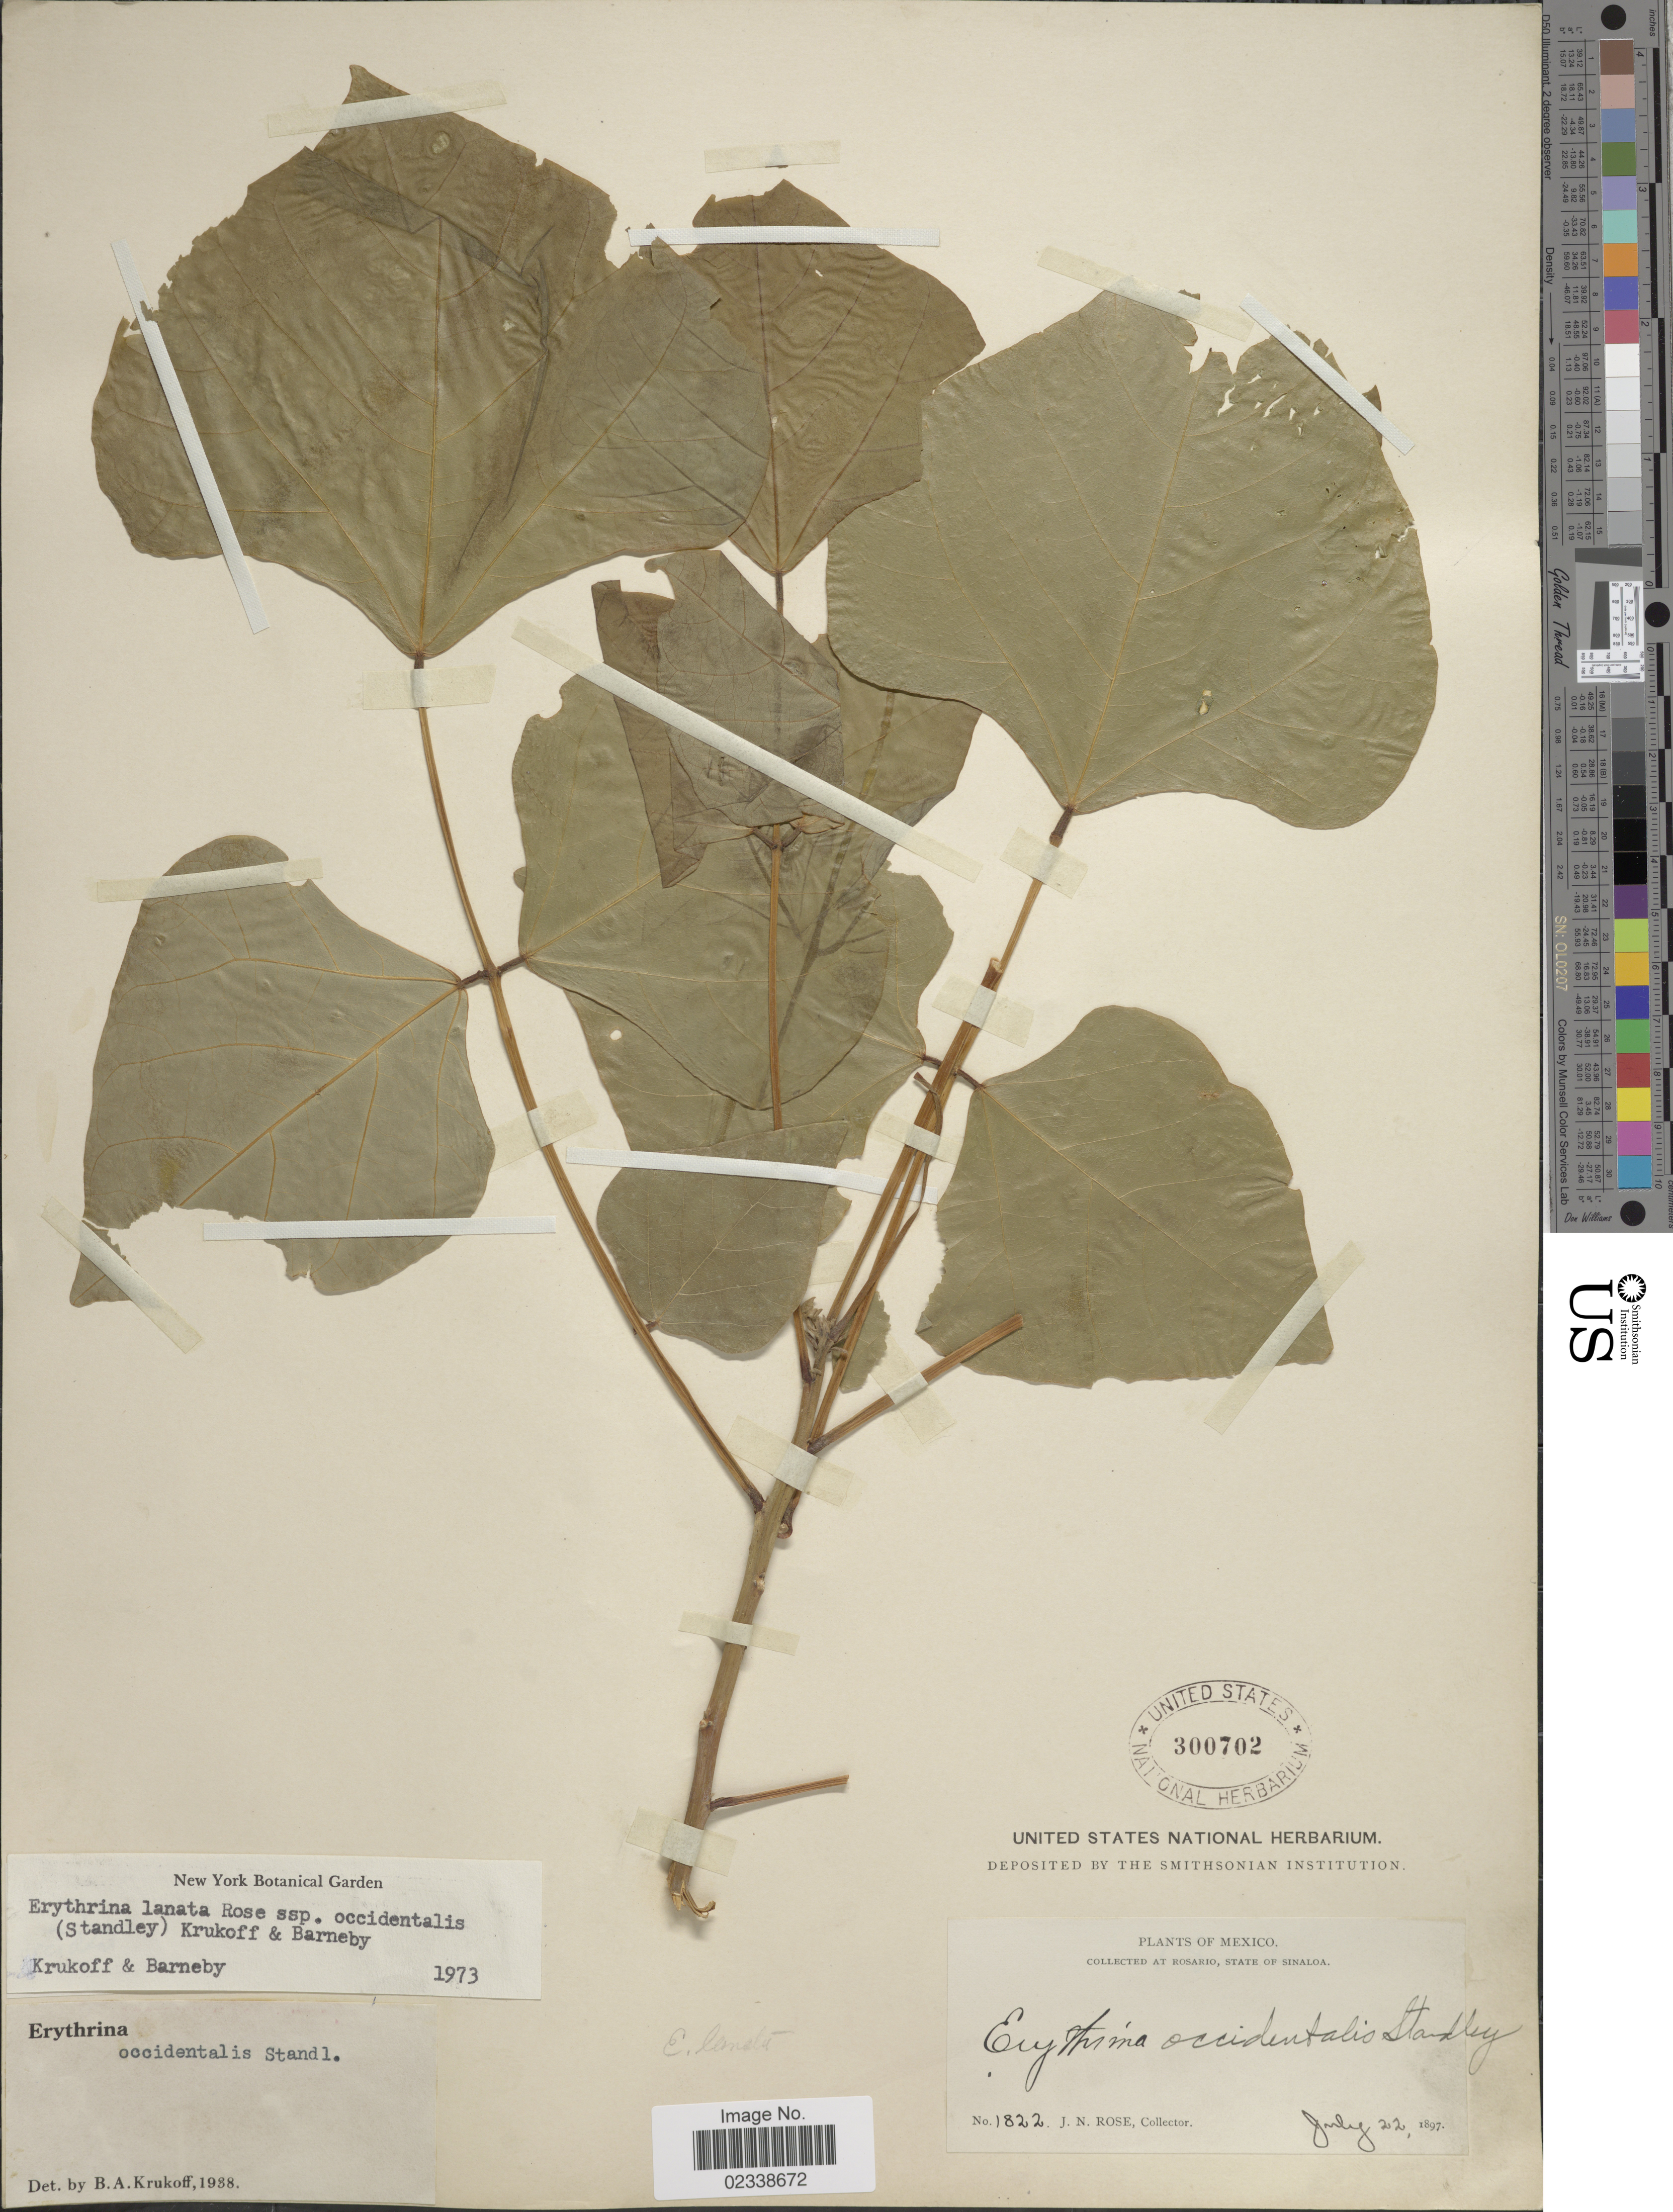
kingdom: Plantae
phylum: Tracheophyta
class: Magnoliopsida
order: Fabales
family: Fabaceae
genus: Erythrina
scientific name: Erythrina lanata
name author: Rose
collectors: J. N. Rose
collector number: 1822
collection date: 1897-07-22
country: Mexico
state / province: Sinaloa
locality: Rosario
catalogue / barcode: US 300702